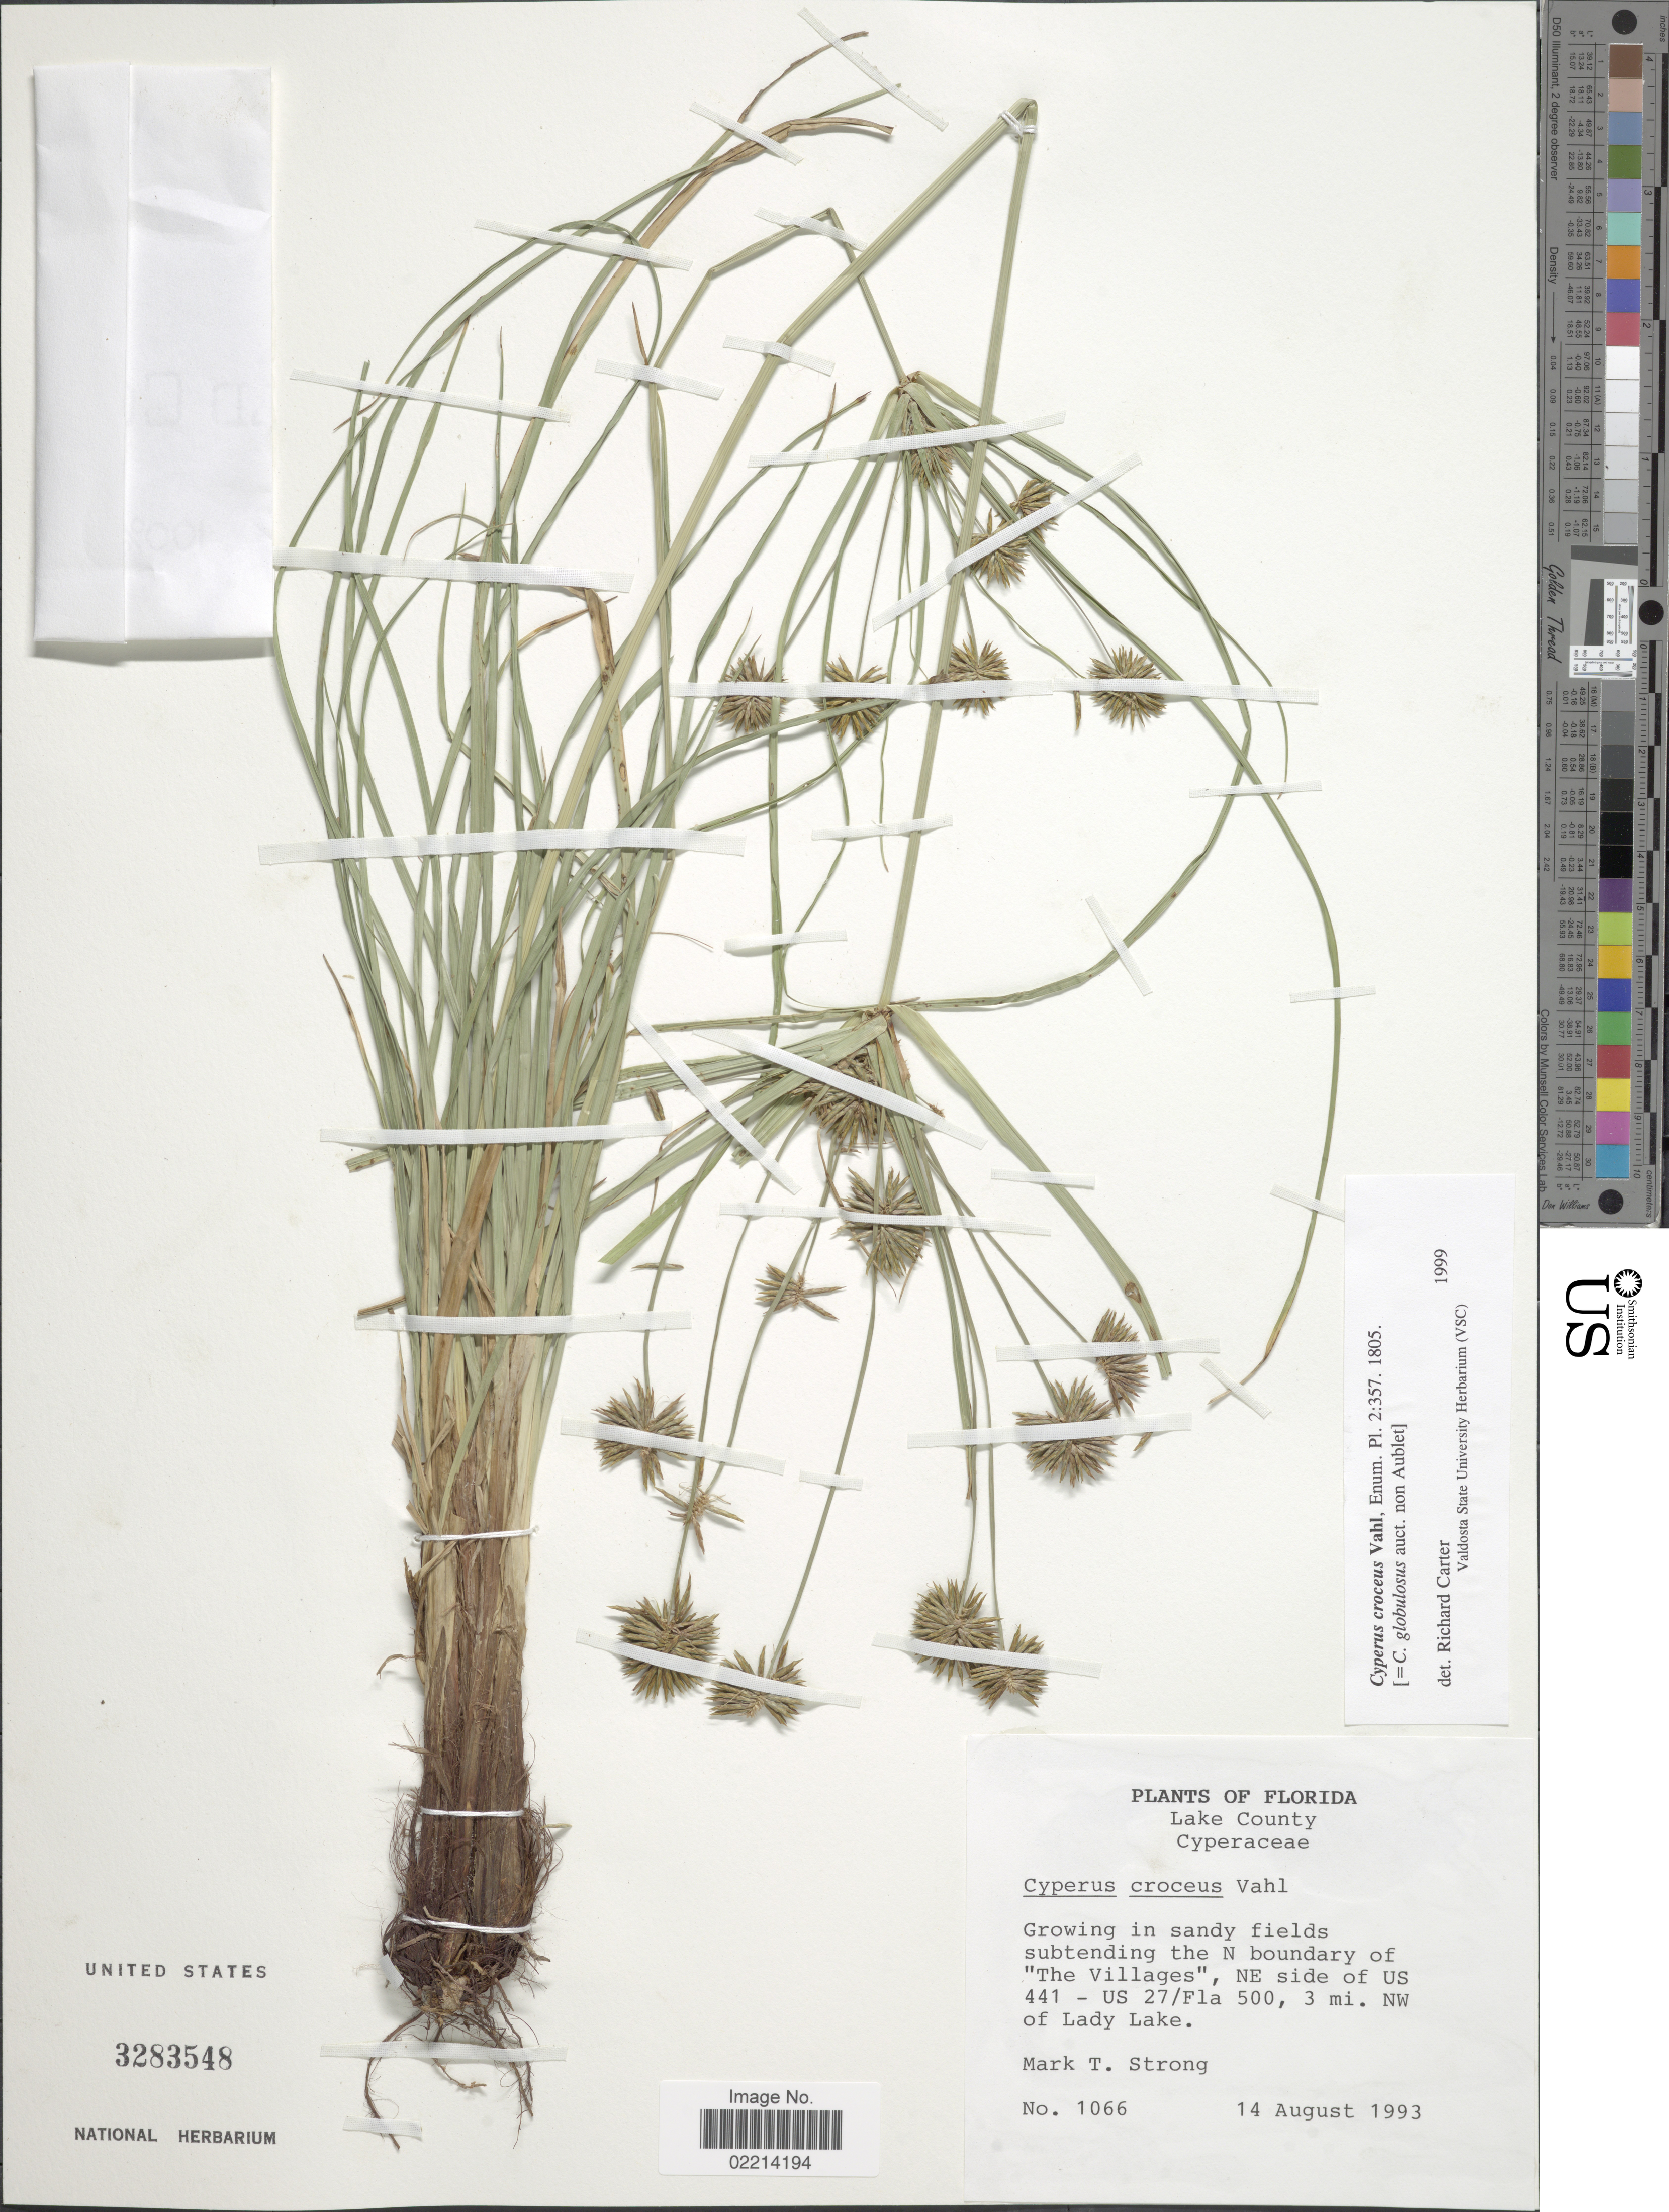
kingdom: Plantae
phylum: Tracheophyta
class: Liliopsida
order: Poales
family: Cyperaceae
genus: Cyperus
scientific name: Cyperus croceus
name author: Vahl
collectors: M. T. Strong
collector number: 1066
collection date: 1993-08-14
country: United States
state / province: Florida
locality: Lake County. Growing in sandy fields subtending the N boundary of "The Villages", NE side of US 441 - US 27/Fla 500, 3 mi. NW of Lady Lake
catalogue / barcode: US 3283548